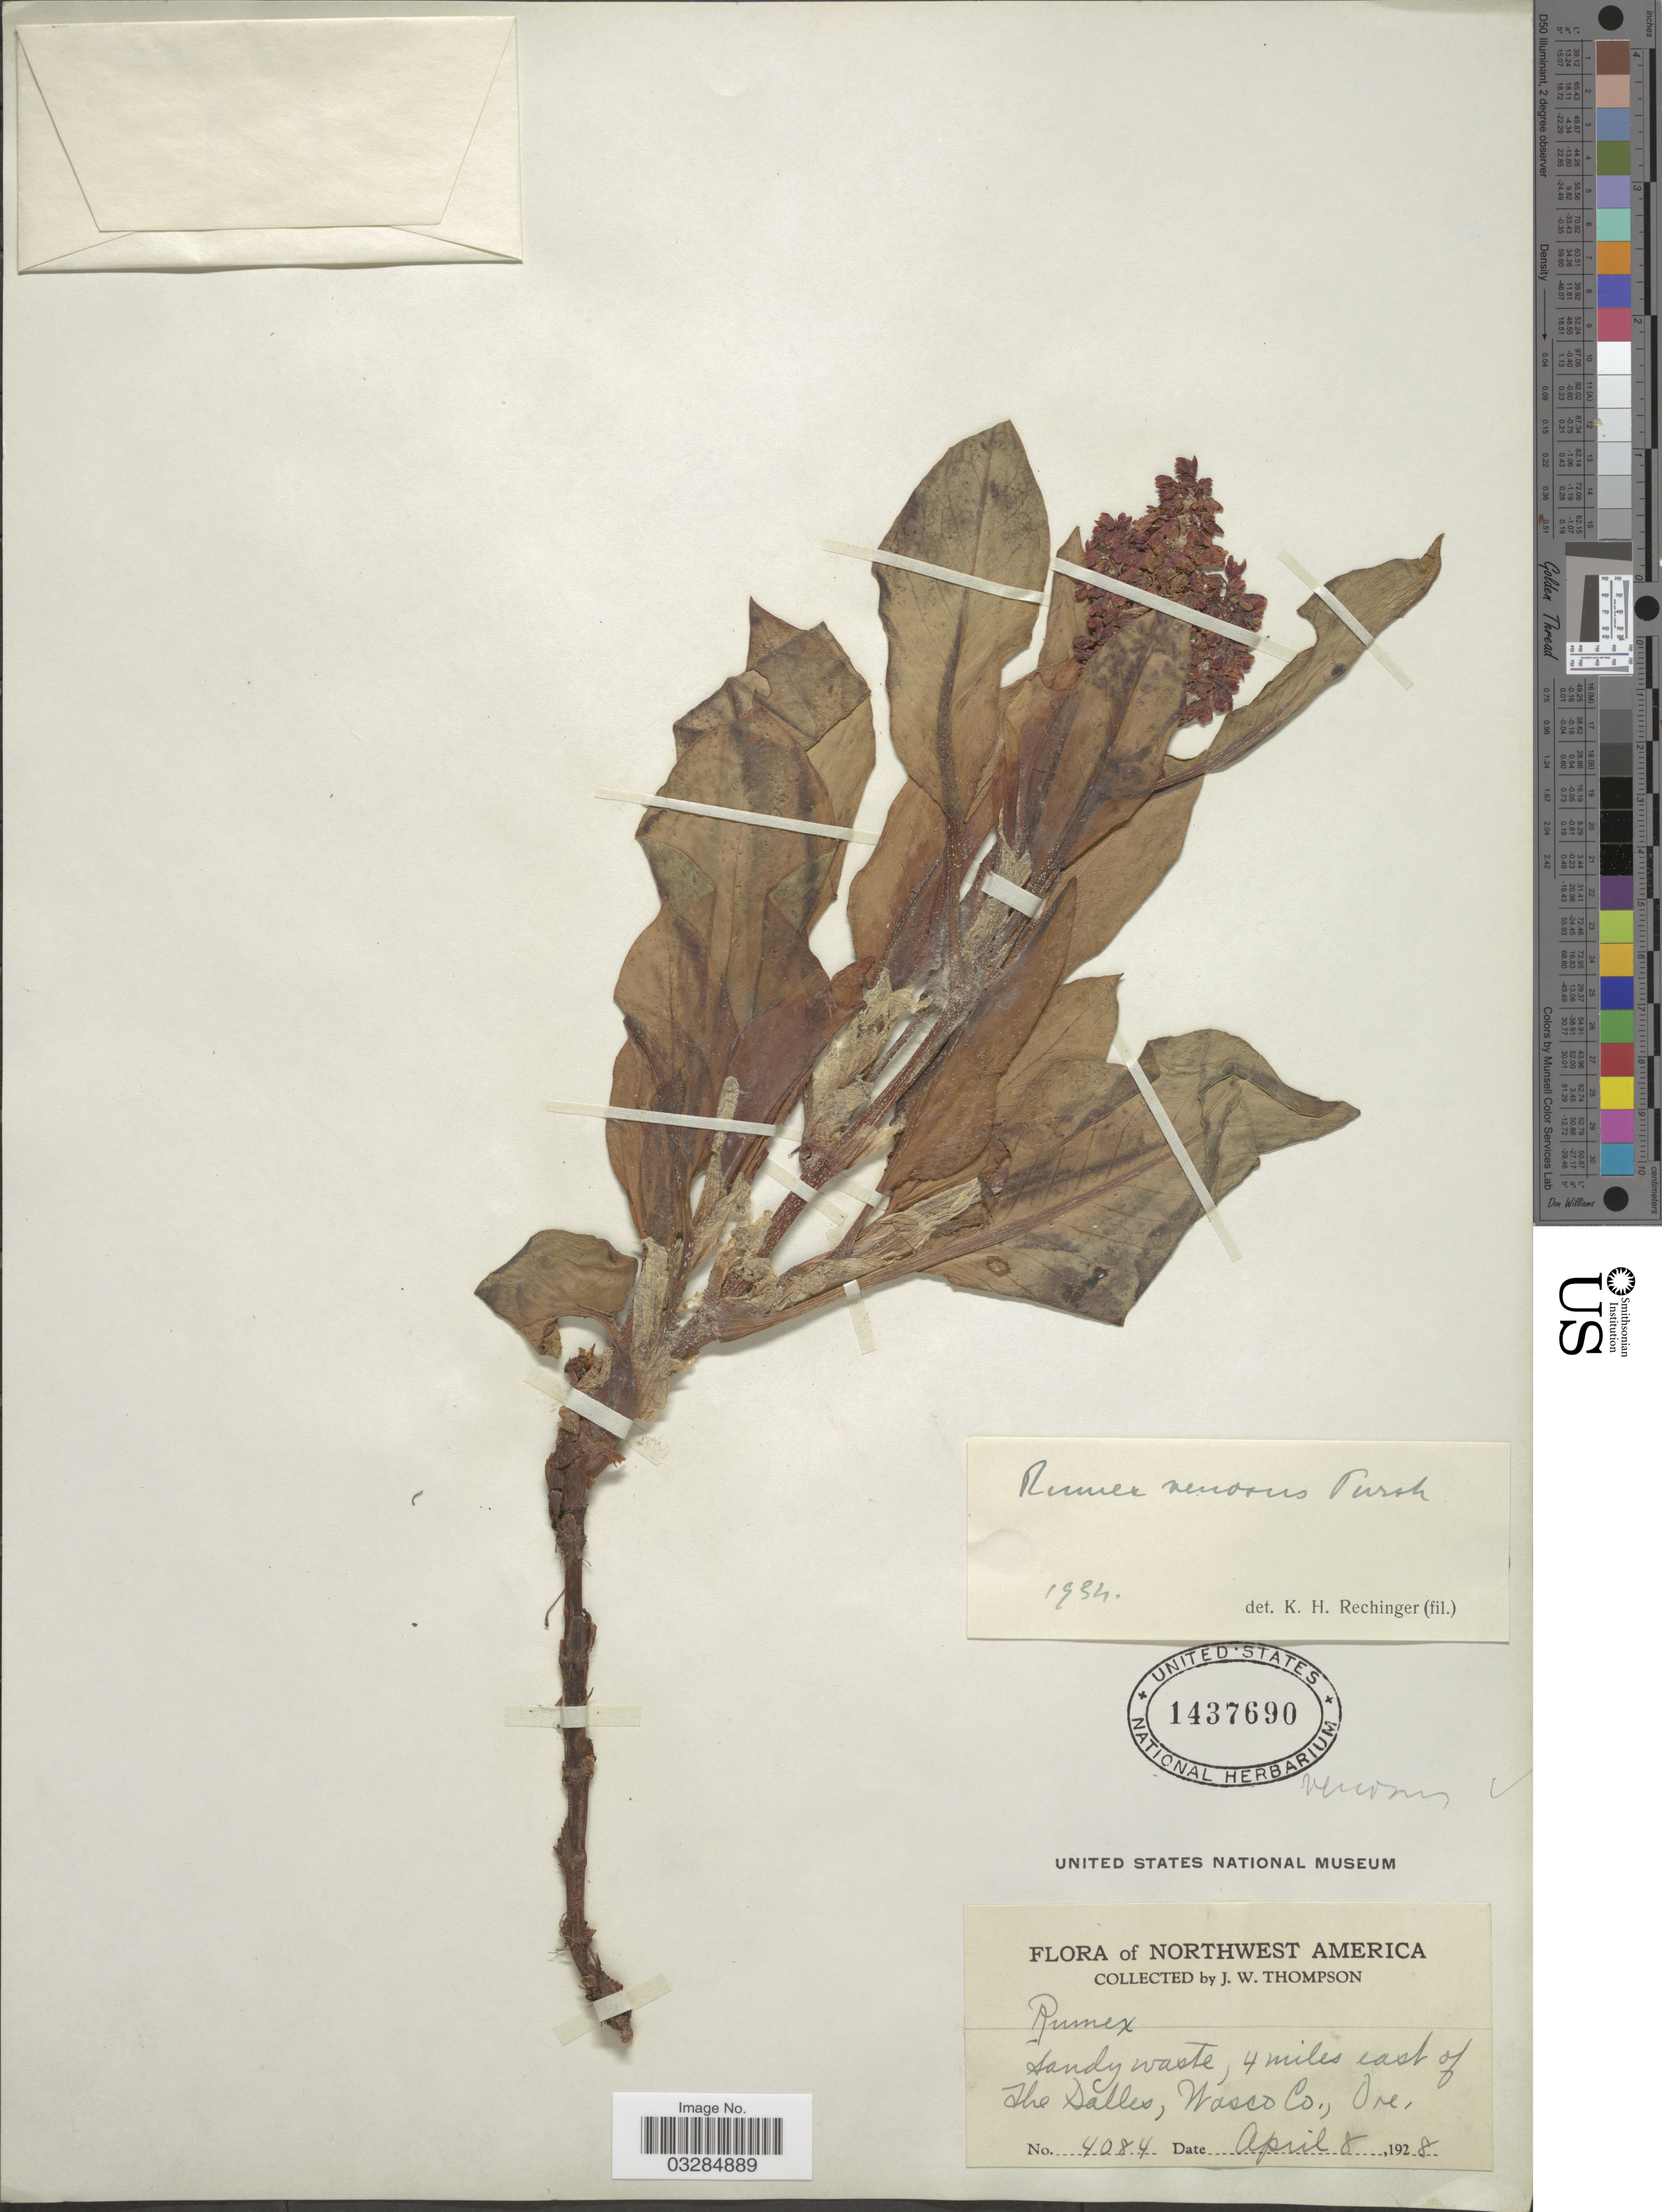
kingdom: Plantae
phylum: Tracheophyta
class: Magnoliopsida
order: Caryophyllales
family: Polygonaceae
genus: Rumex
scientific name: Rumex venosus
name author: Pursh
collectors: J. Thompson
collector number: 4084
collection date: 1928-04-08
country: United States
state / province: Oregon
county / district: Wasco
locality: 4 miles east of The Dalles, Wasco Co.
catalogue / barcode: US 1437690